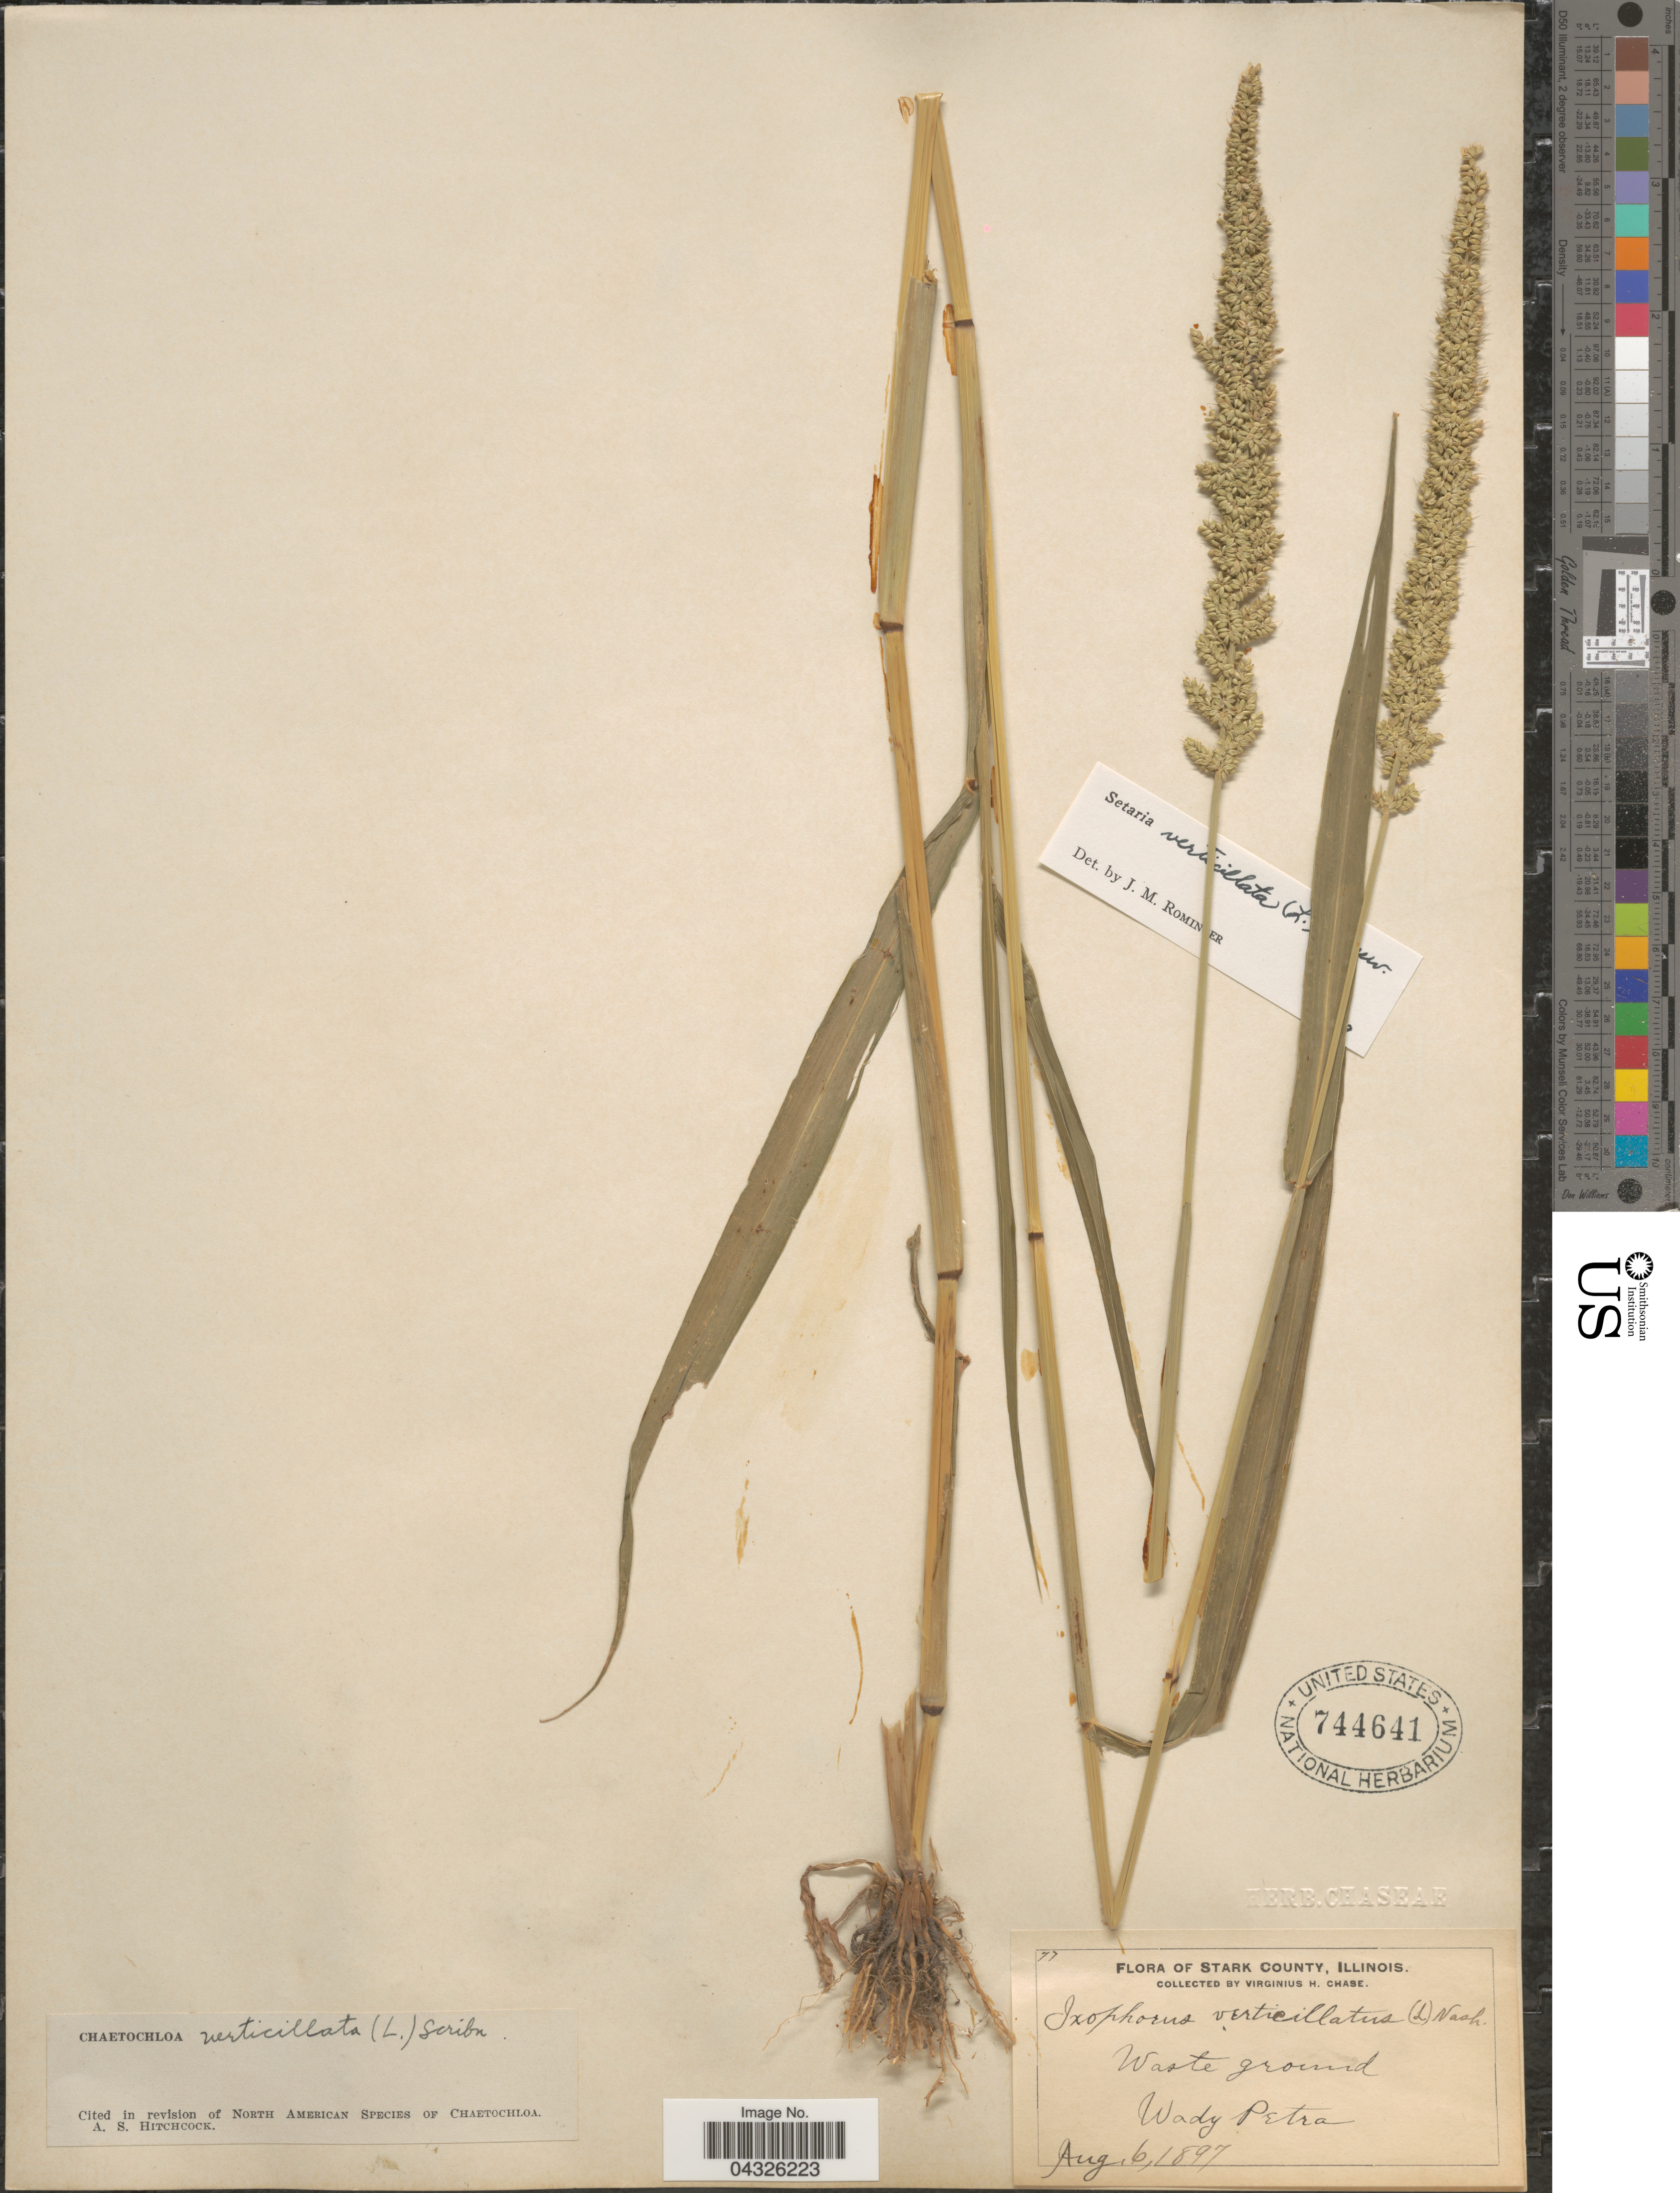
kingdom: Plantae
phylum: Tracheophyta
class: Liliopsida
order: Poales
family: Poaceae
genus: Setaria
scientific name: Setaria verticillata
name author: (L.) P. Beauv.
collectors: V. H. Chase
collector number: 77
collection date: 1897-08-06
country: United States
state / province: Illinois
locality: Stark County. Wady Petra.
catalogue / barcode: US 744641